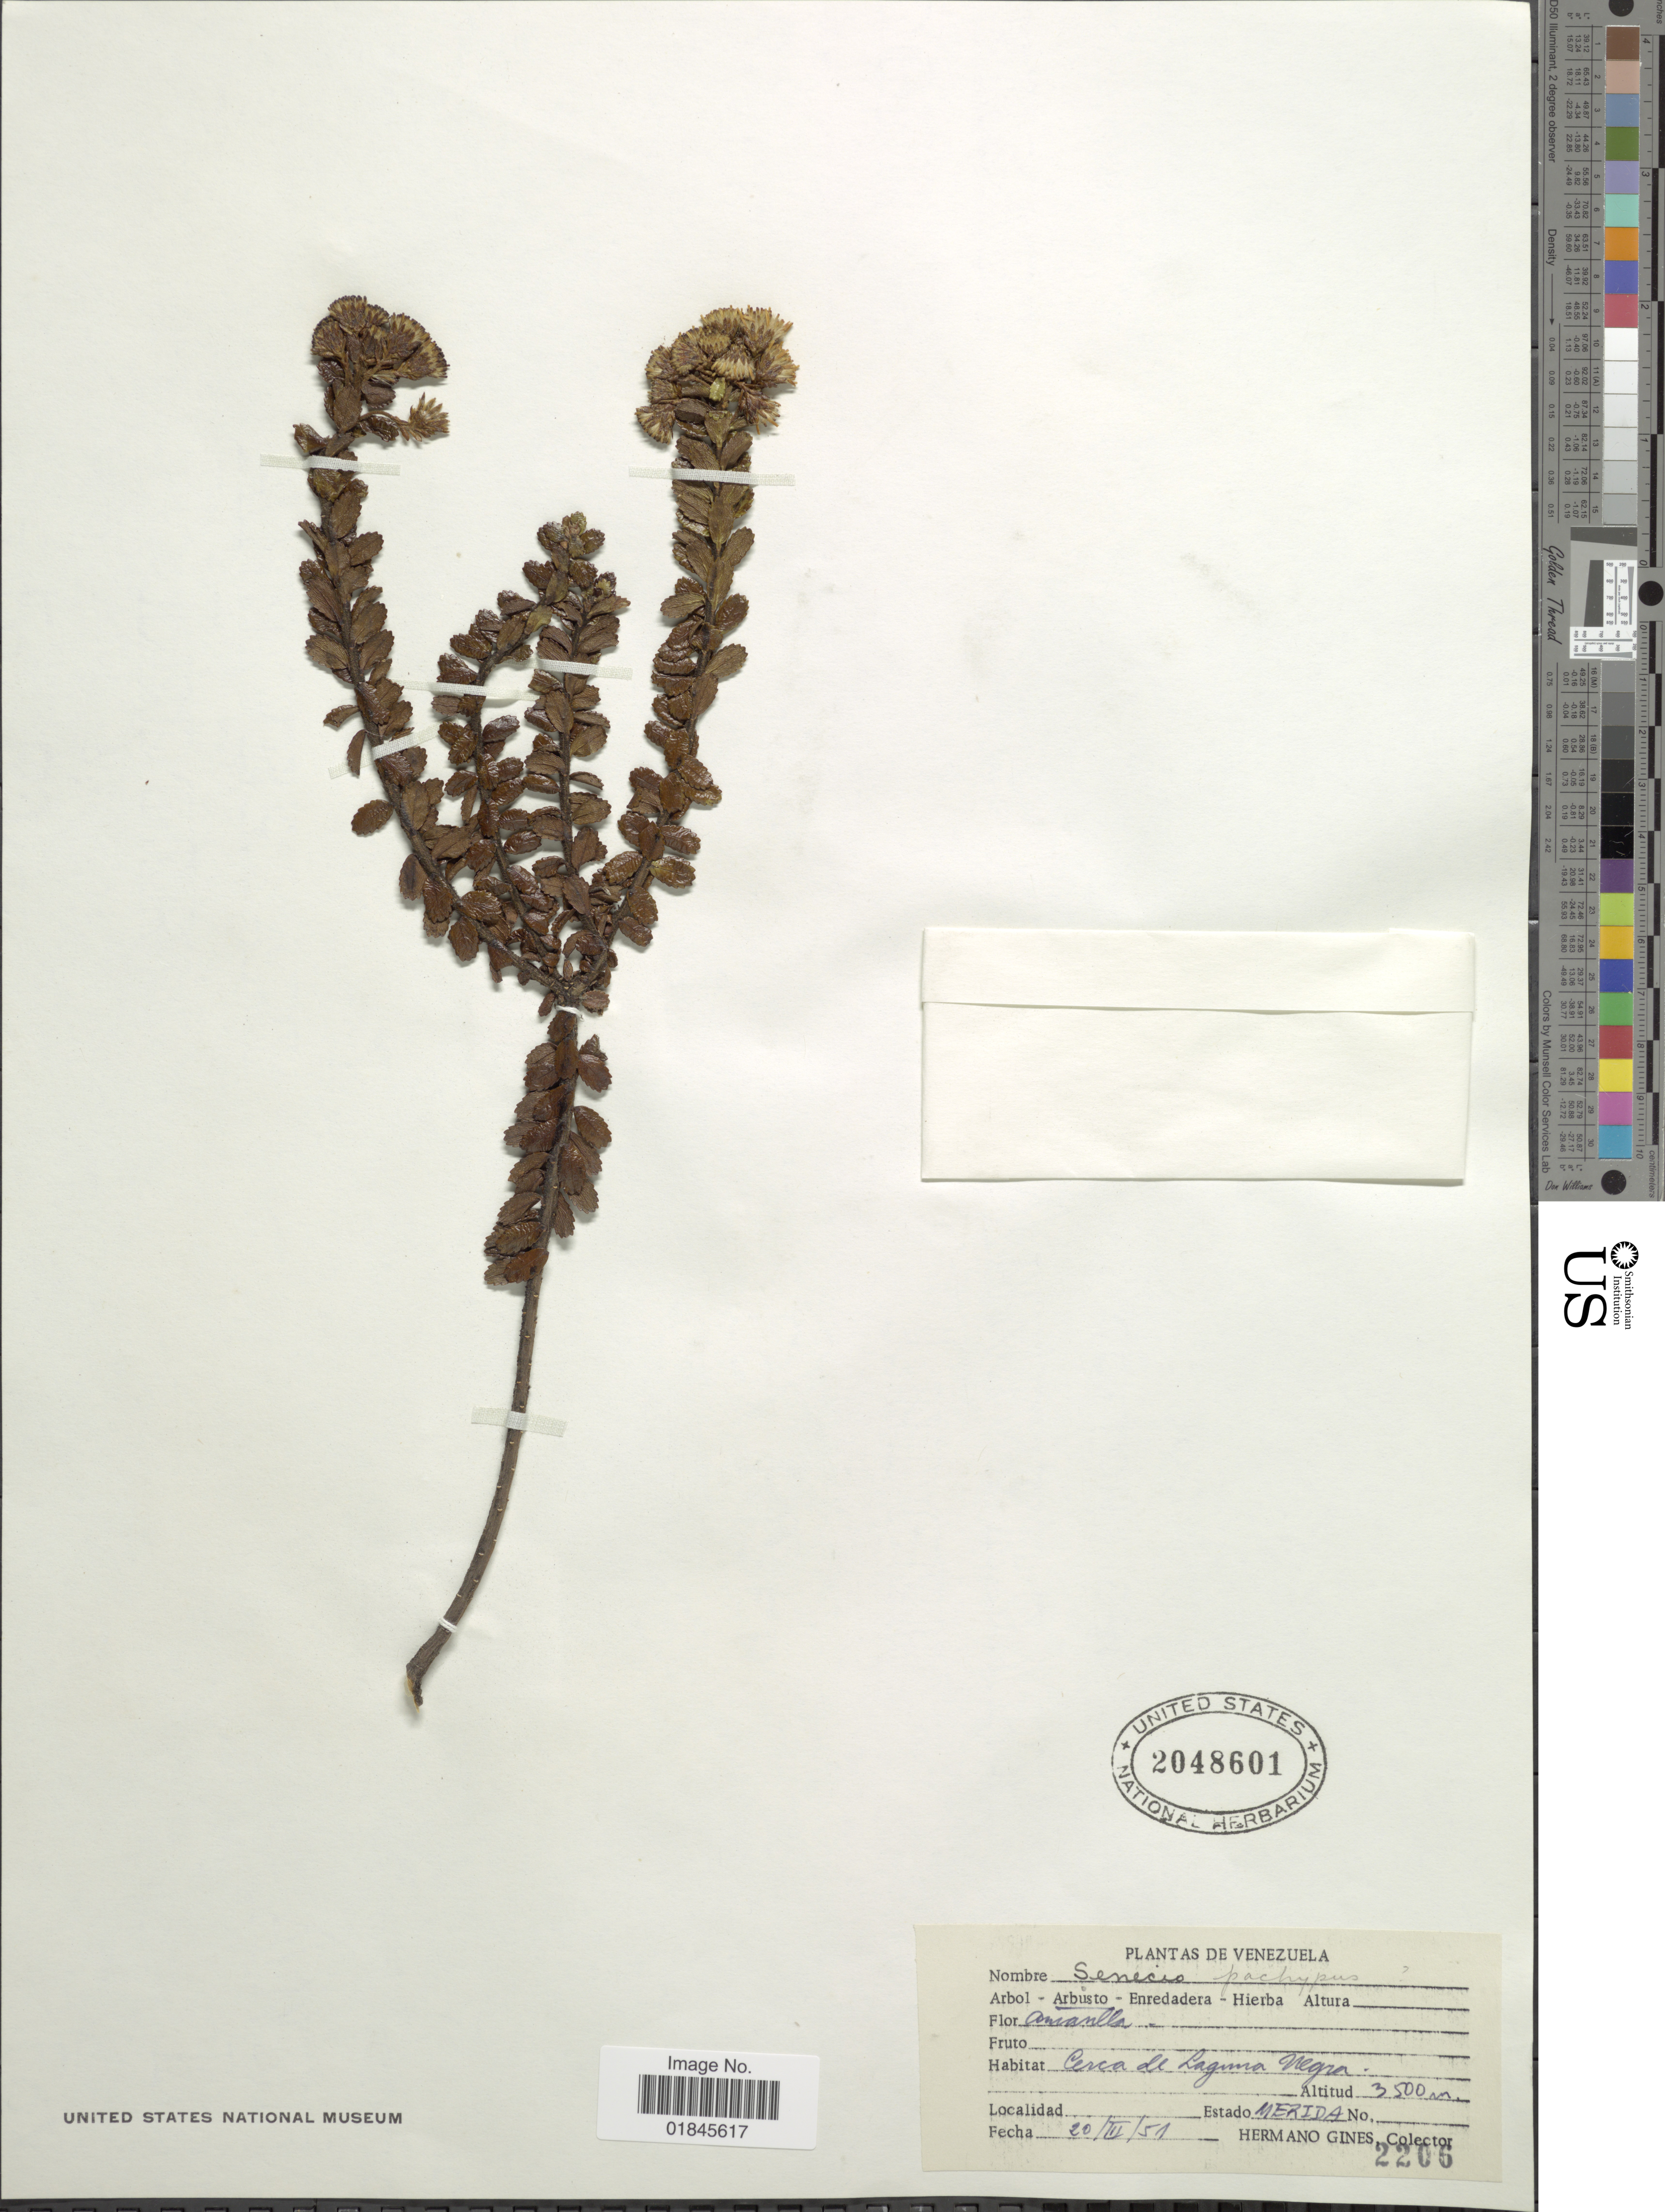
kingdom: Plantae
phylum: Tracheophyta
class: Magnoliopsida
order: Asterales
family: Asteraceae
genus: Pentacalia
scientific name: Pentacalia pachypus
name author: (Greenm.) Cuatrec.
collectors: Bro. Gines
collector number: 2206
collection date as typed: Transcribed d/m/y: 20/3/51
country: Venezuela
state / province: Mérida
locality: Cerca de Laguna Negra. Estado Merida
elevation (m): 3500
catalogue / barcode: US 2048601